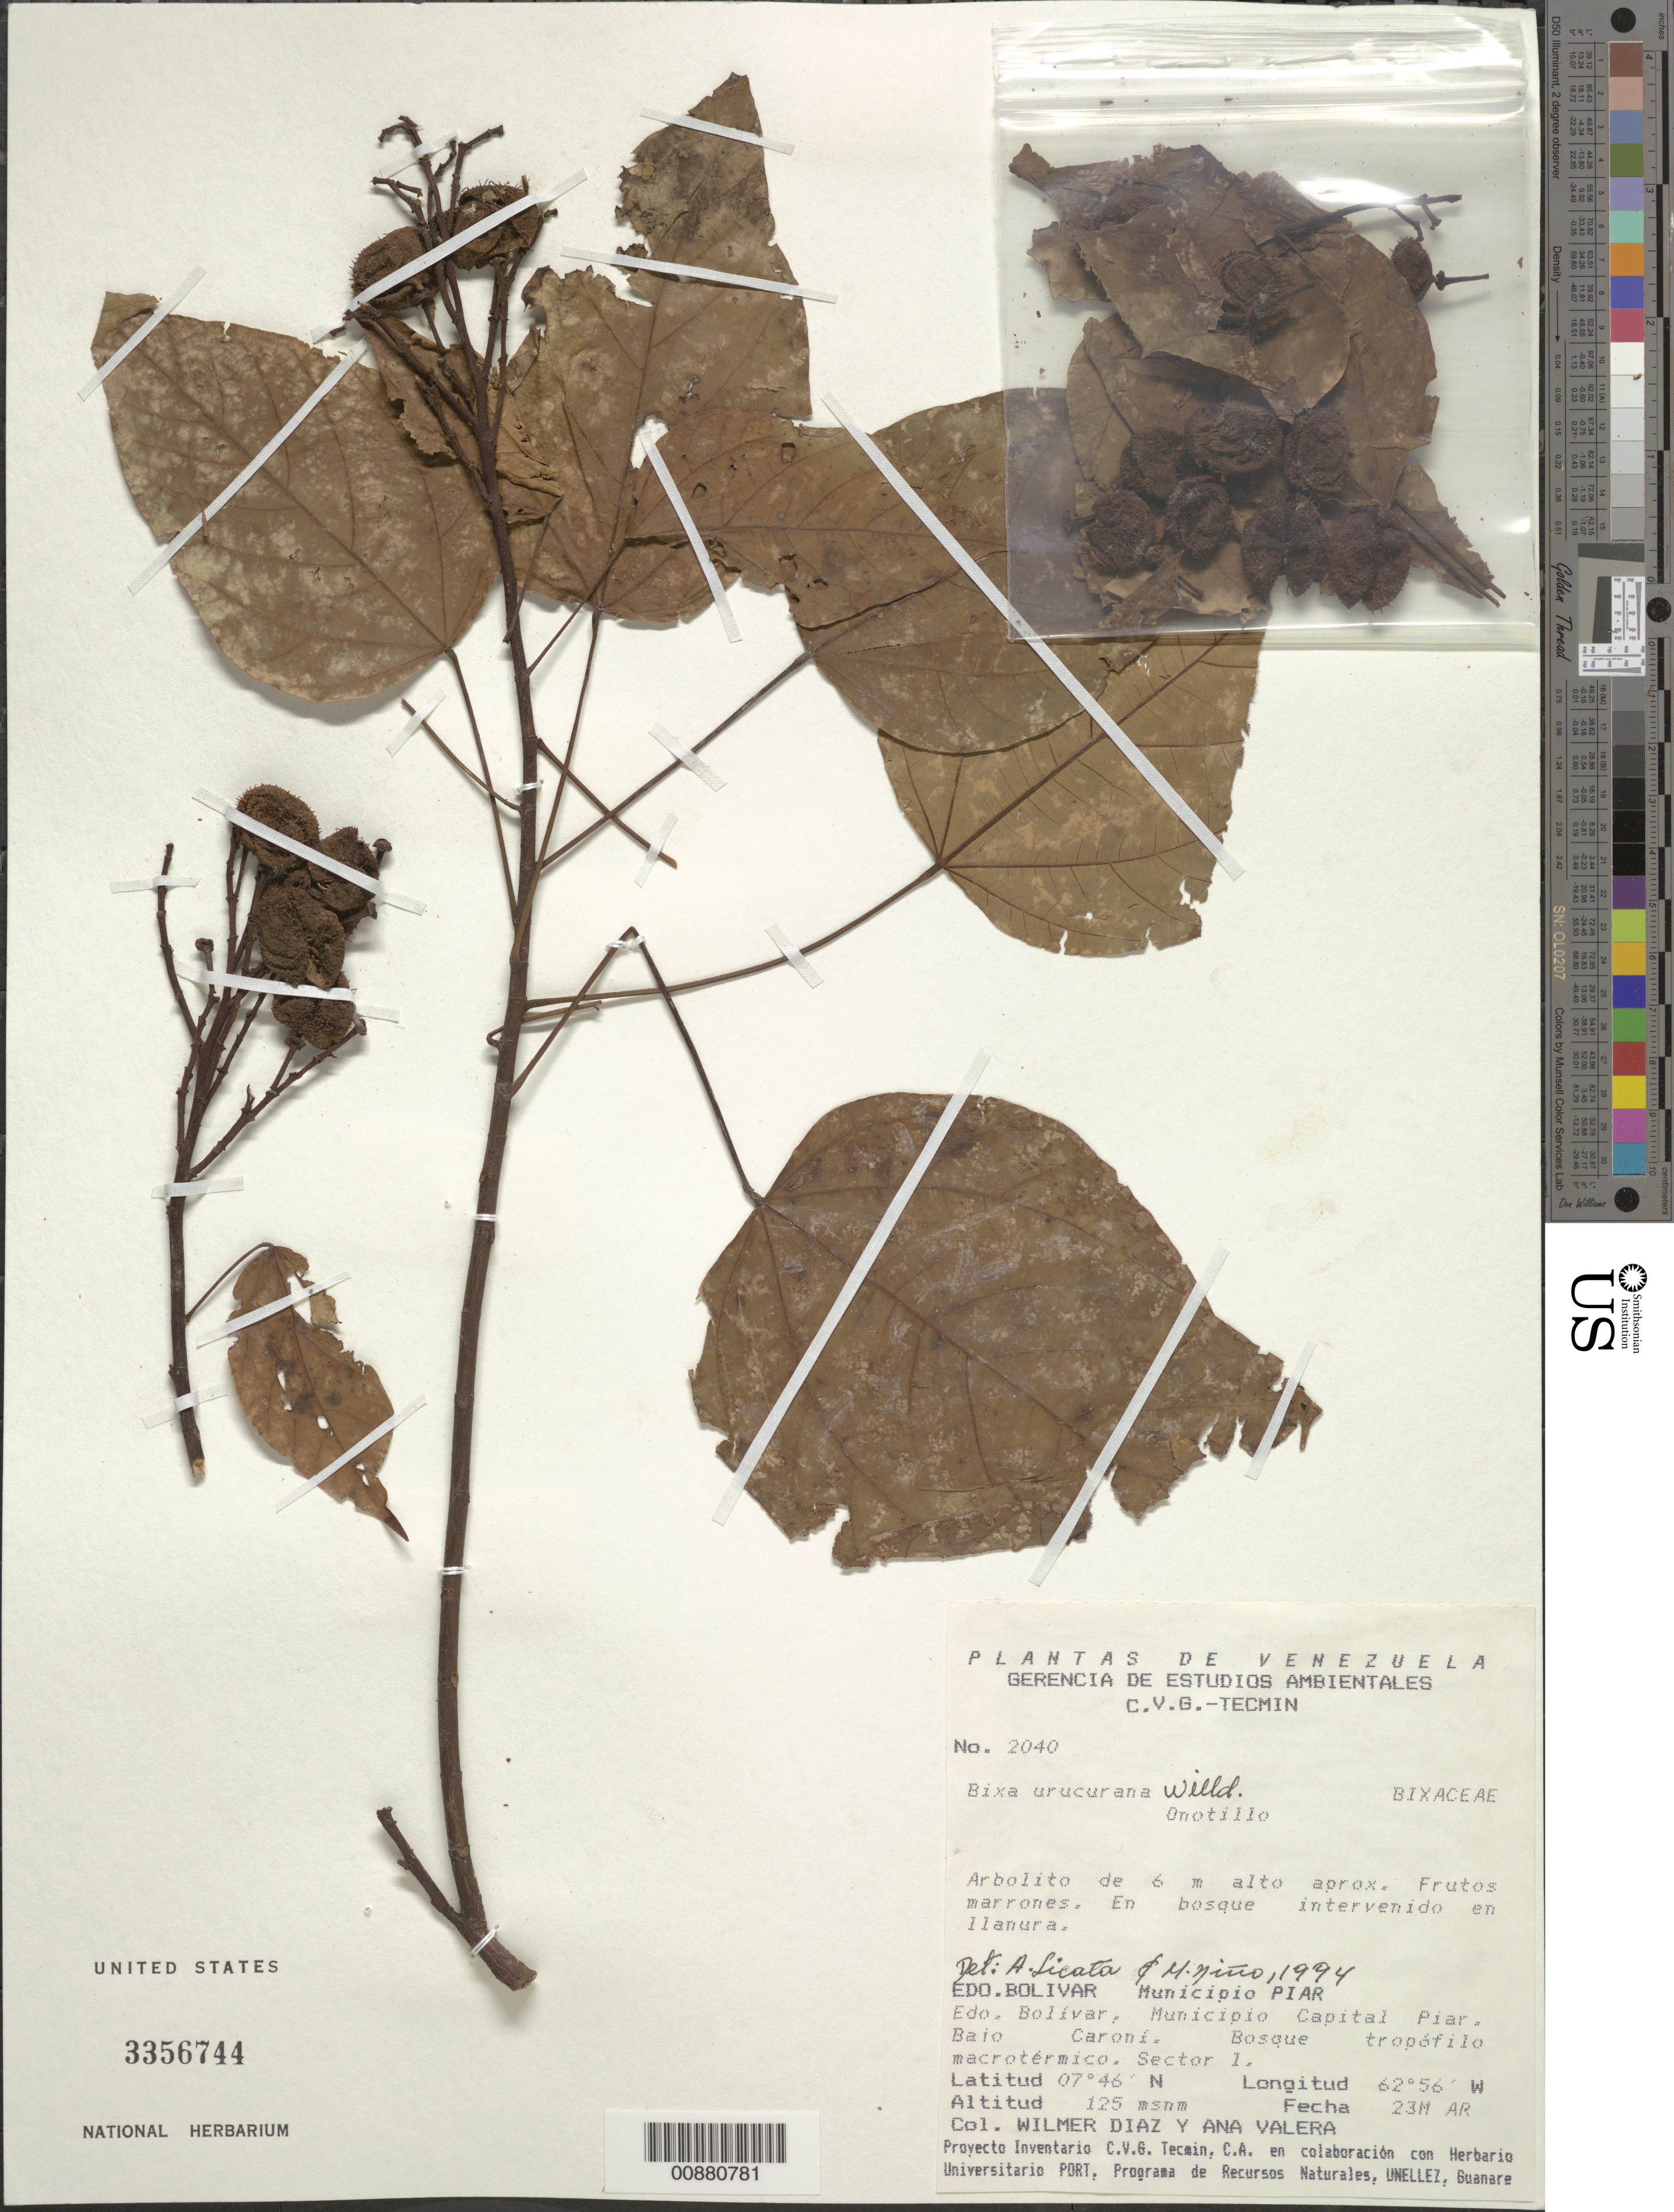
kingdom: Plantae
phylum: Tracheophyta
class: Magnoliopsida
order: Malvales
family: Bixaceae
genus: Bixa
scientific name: Bixa urucurana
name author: Willd.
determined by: Licata, A.; Niño, S. M.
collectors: W. Díaz P. & A. Valera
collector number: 2040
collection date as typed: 23-Mar-94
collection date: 1994-03-23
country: Venezuela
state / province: Bolívar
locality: Mun. Piar, Mun. Capital Piar, Bajo Caroní, Sector I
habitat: Bosque tropofilo macrotermico; en bosque intervenido en llanura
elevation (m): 125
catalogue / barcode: US 3356744